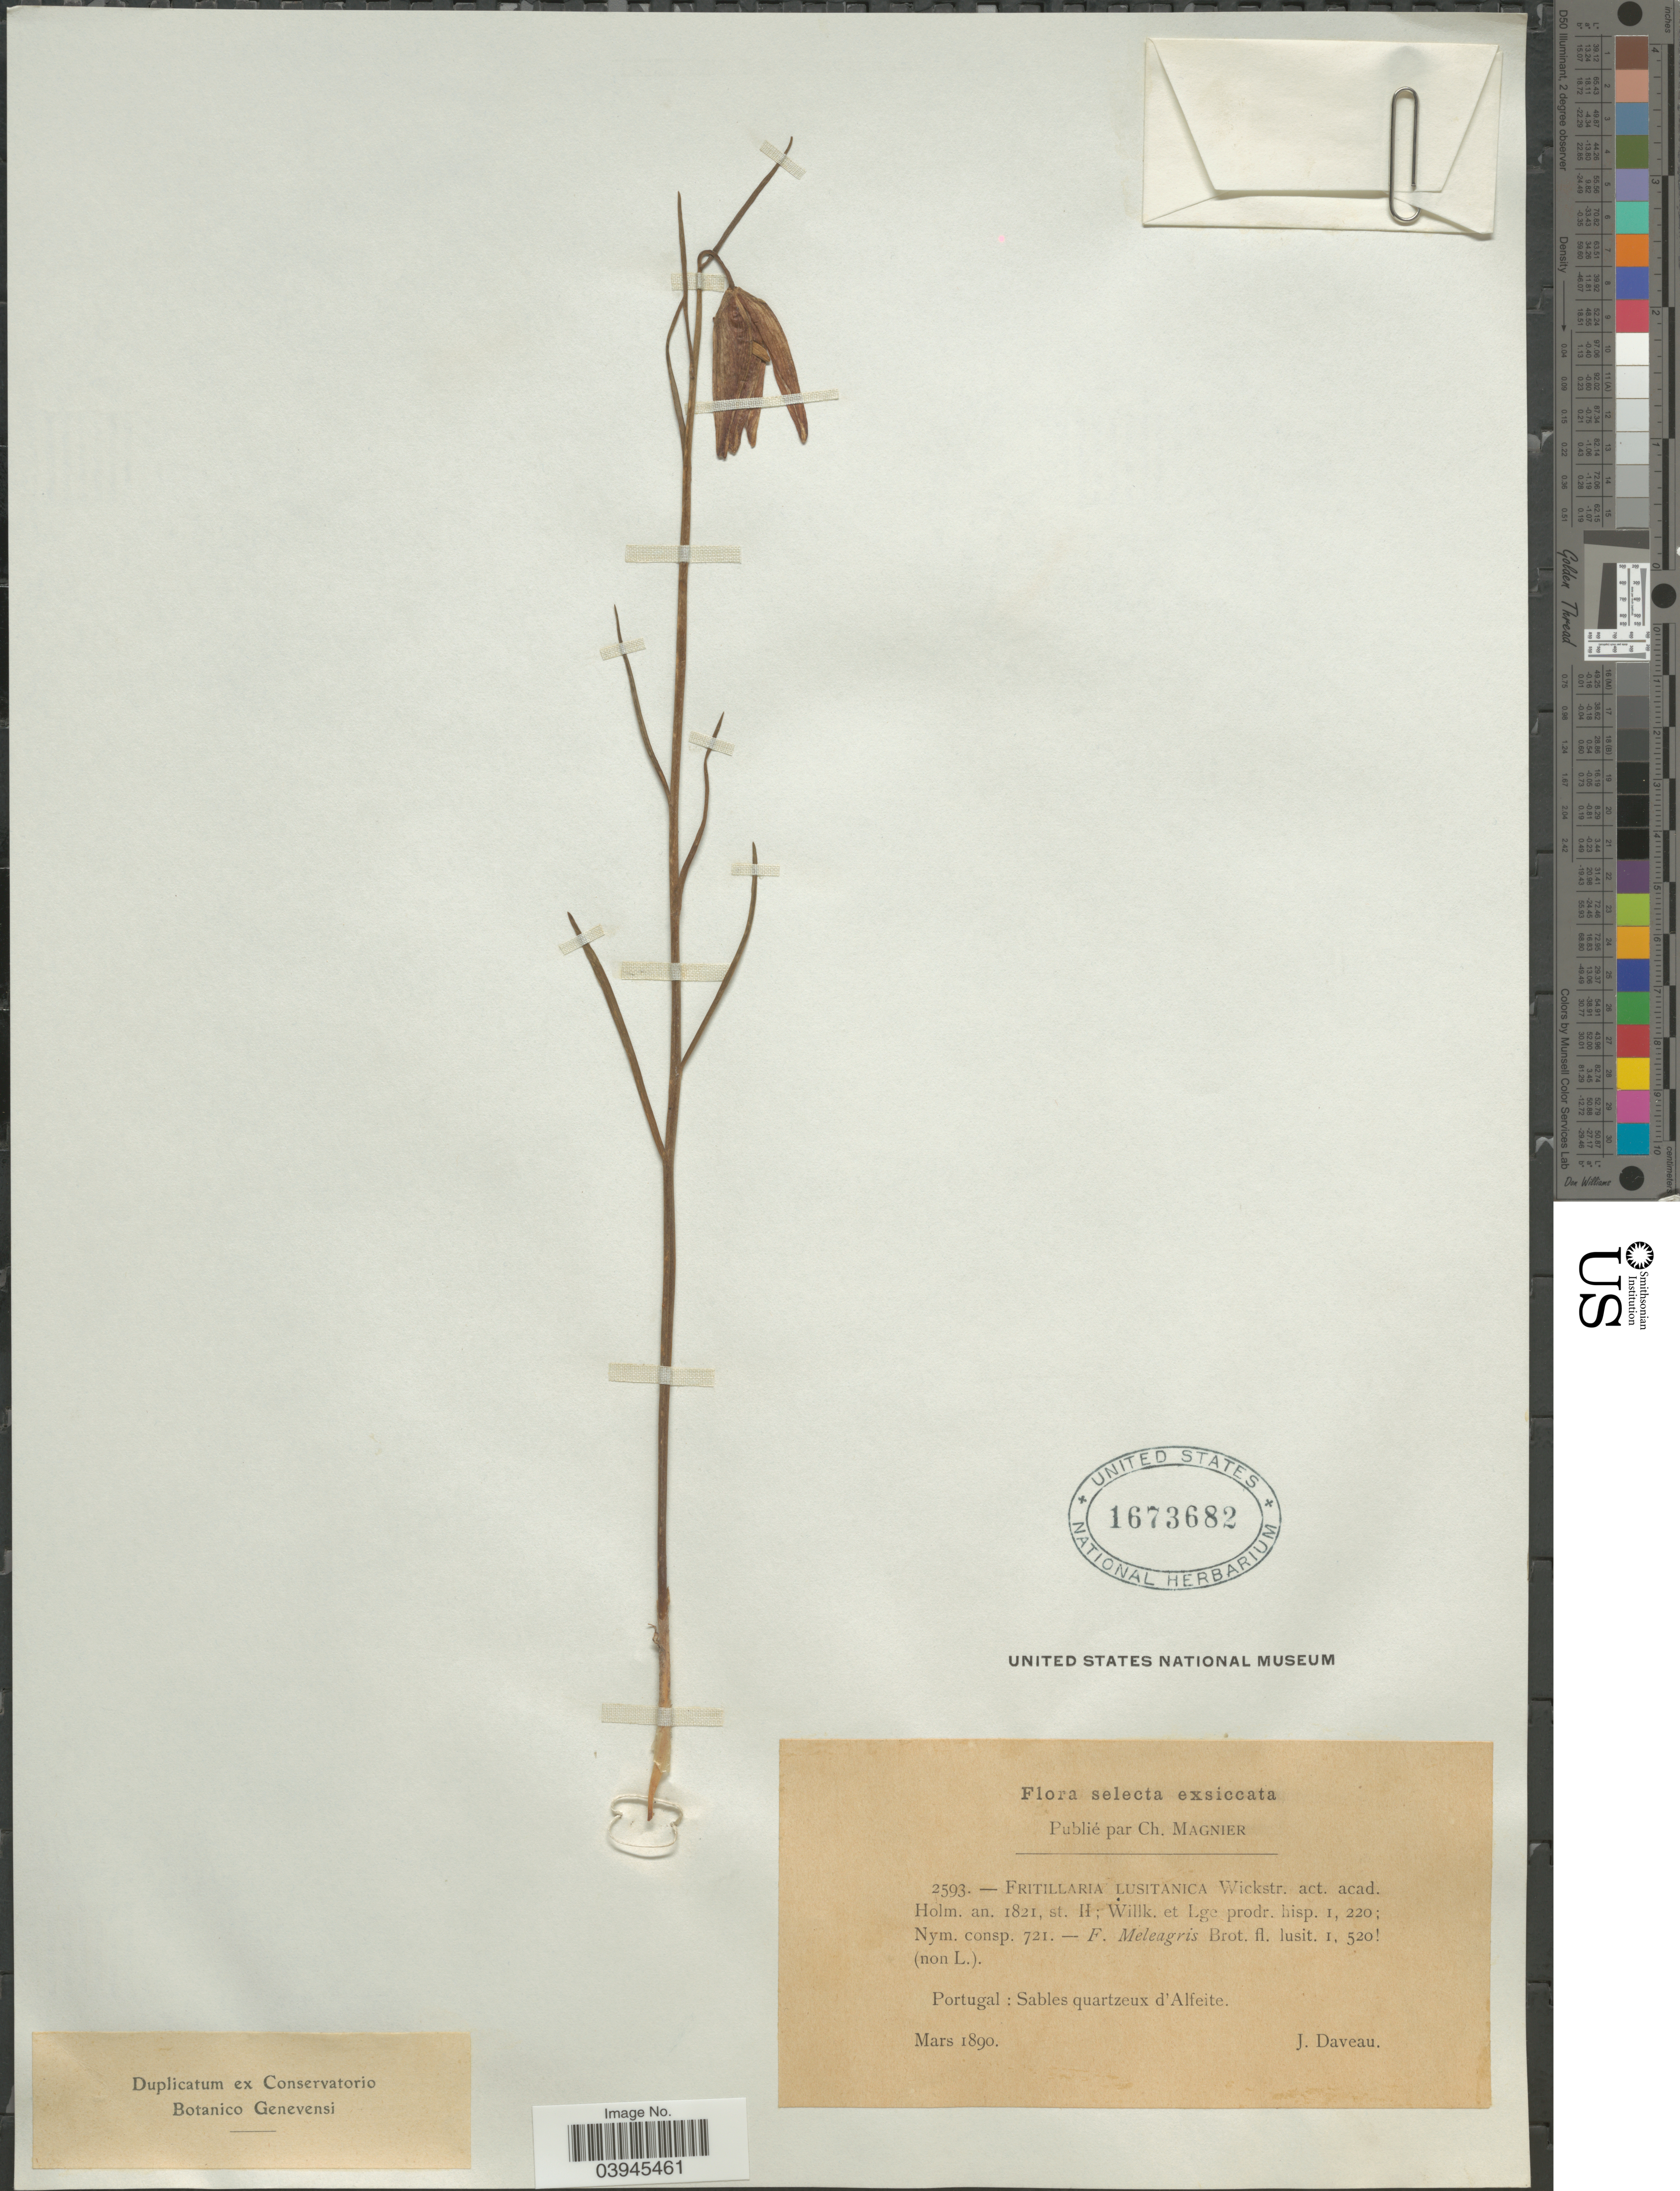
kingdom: Plantae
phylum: Tracheophyta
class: Liliopsida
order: Liliales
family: Liliaceae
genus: Fritillaria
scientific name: Fritillaria meleagris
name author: Lindl.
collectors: J. Daveau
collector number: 2593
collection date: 1890-03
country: Portugal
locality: Sables quartzeux d'Alfeite.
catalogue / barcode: US 1673682